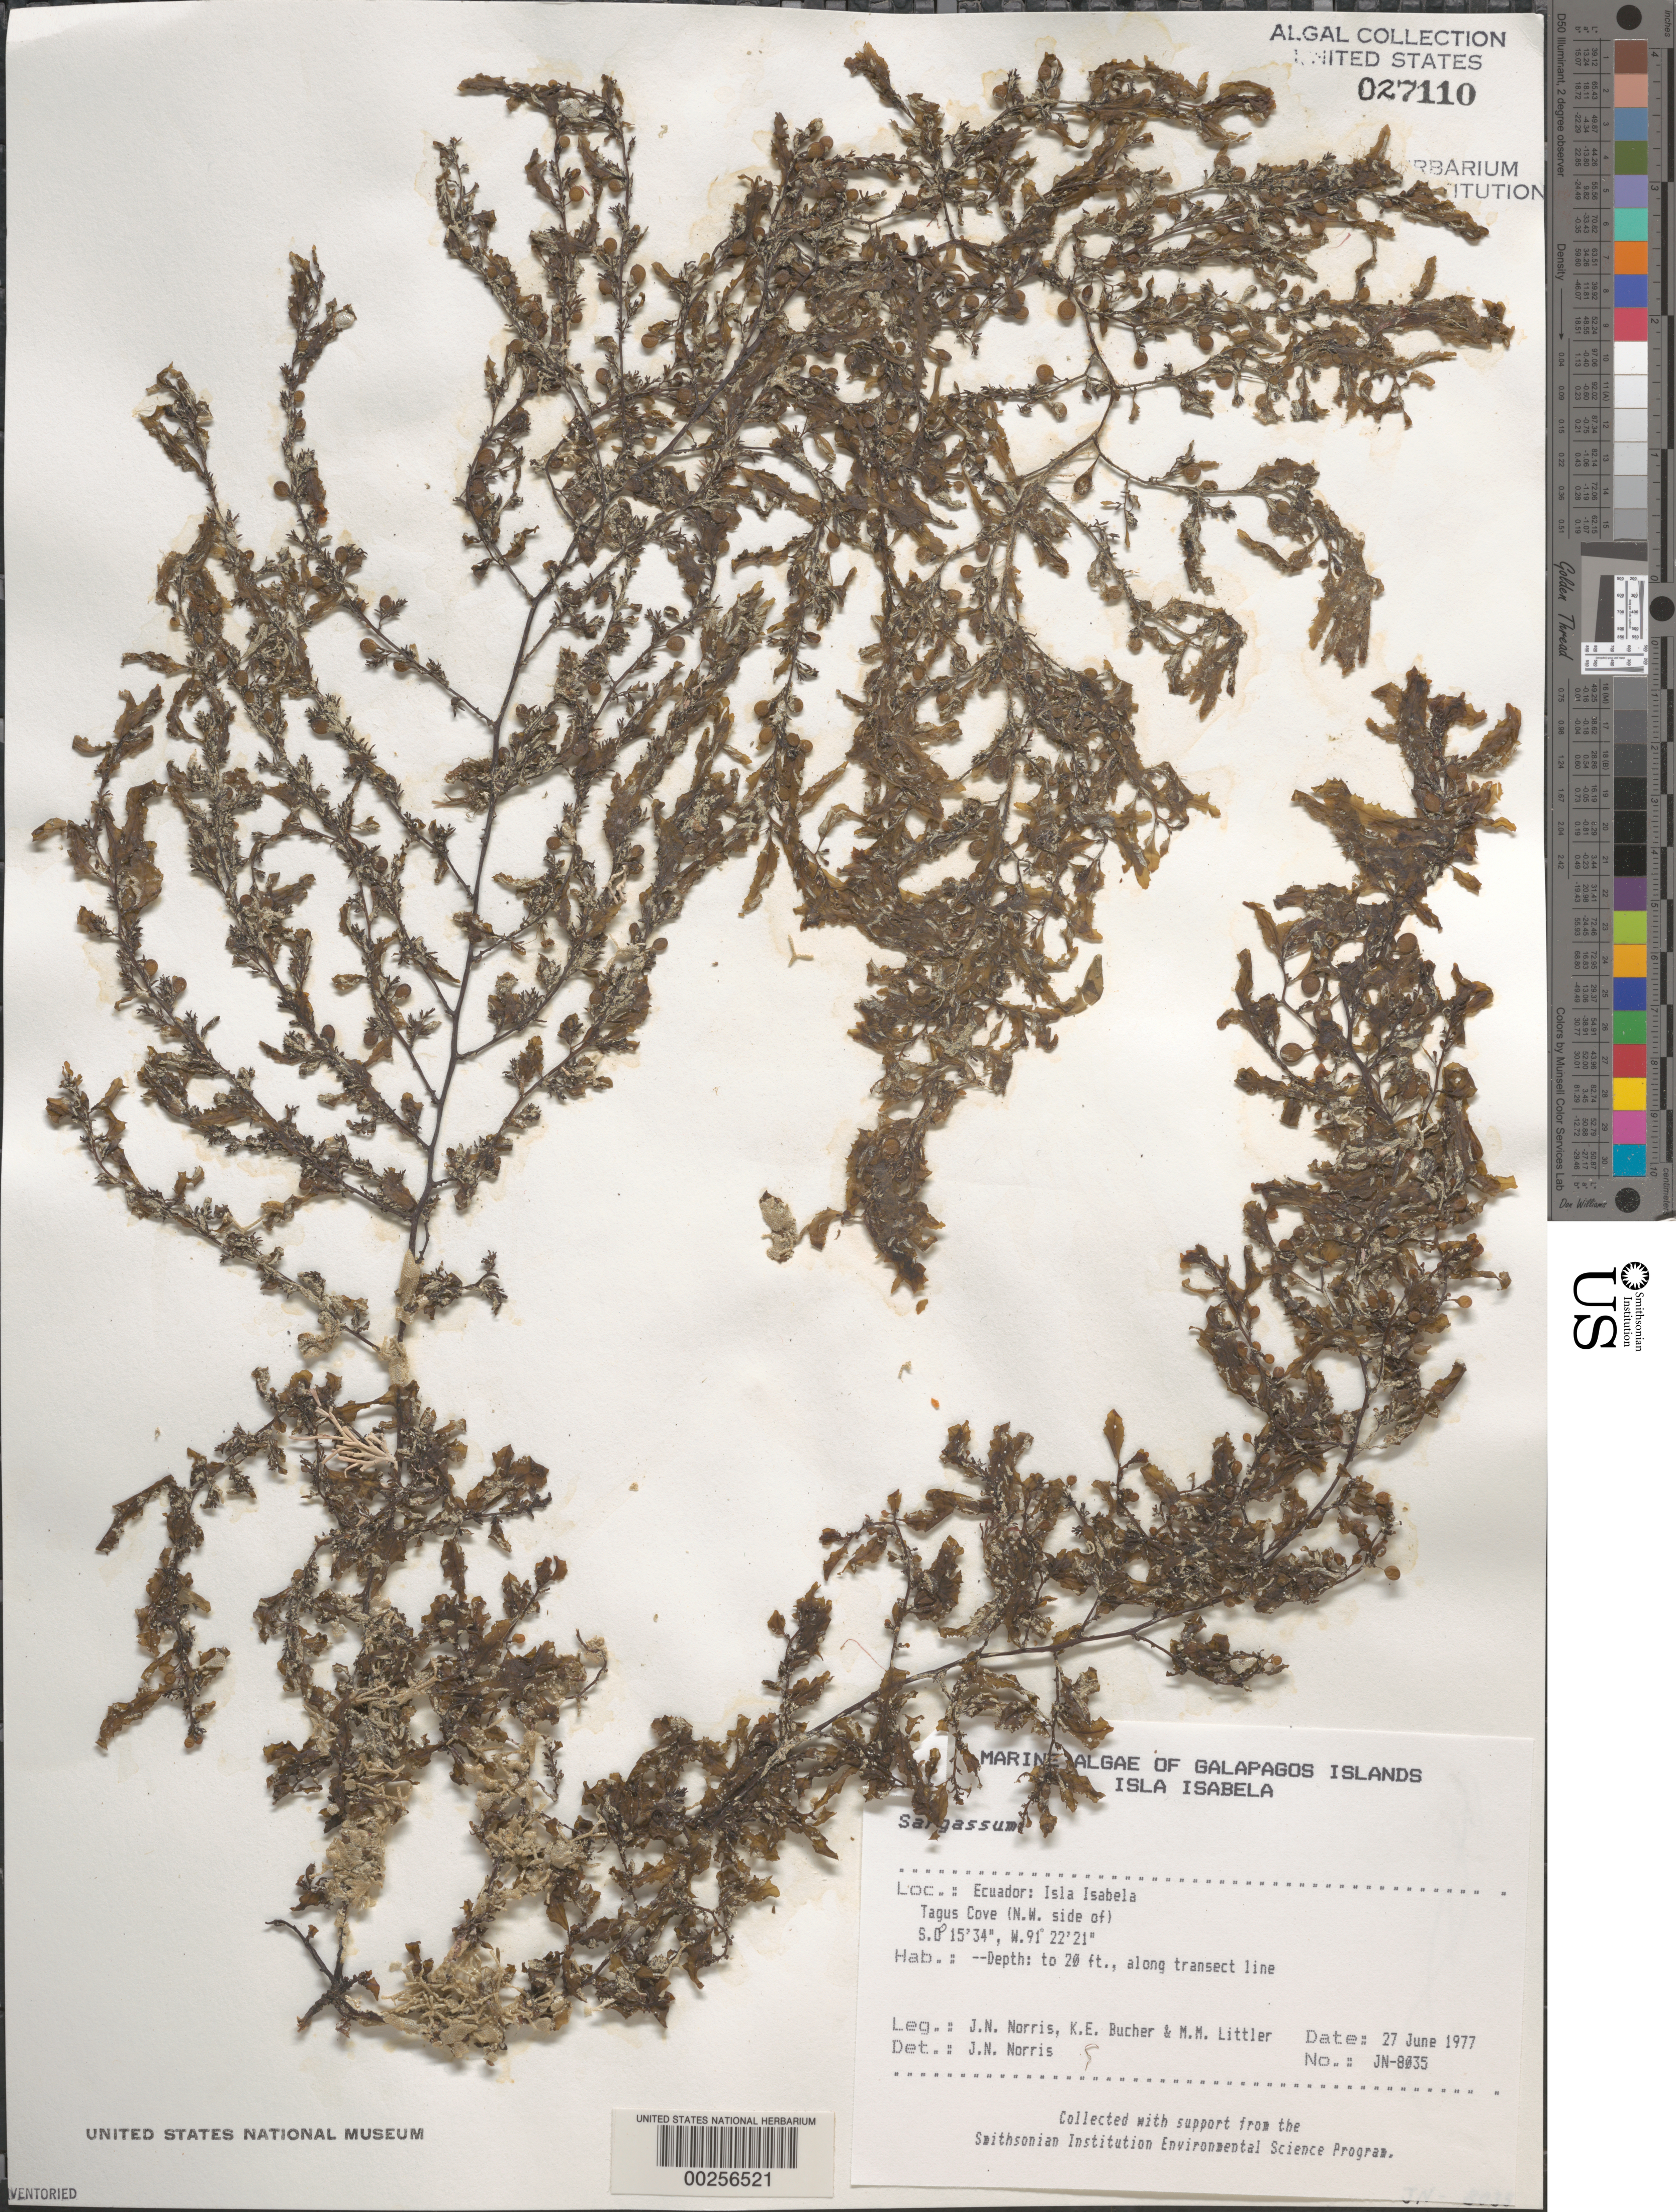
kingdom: Chromista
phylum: Ochrophyta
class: Phaeophyceae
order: Fucales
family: Sargassaceae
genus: Sargassum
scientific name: Sargassum sp.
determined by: Norris, James N.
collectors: J. N. Norris, K. E. Bucher & M. M. Littler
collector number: JN-8035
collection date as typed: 27 Jun 1977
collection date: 1977-06-27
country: Ecuador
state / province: Colón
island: Isabela [Albemarle]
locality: Tagus Cove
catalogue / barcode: US 27110